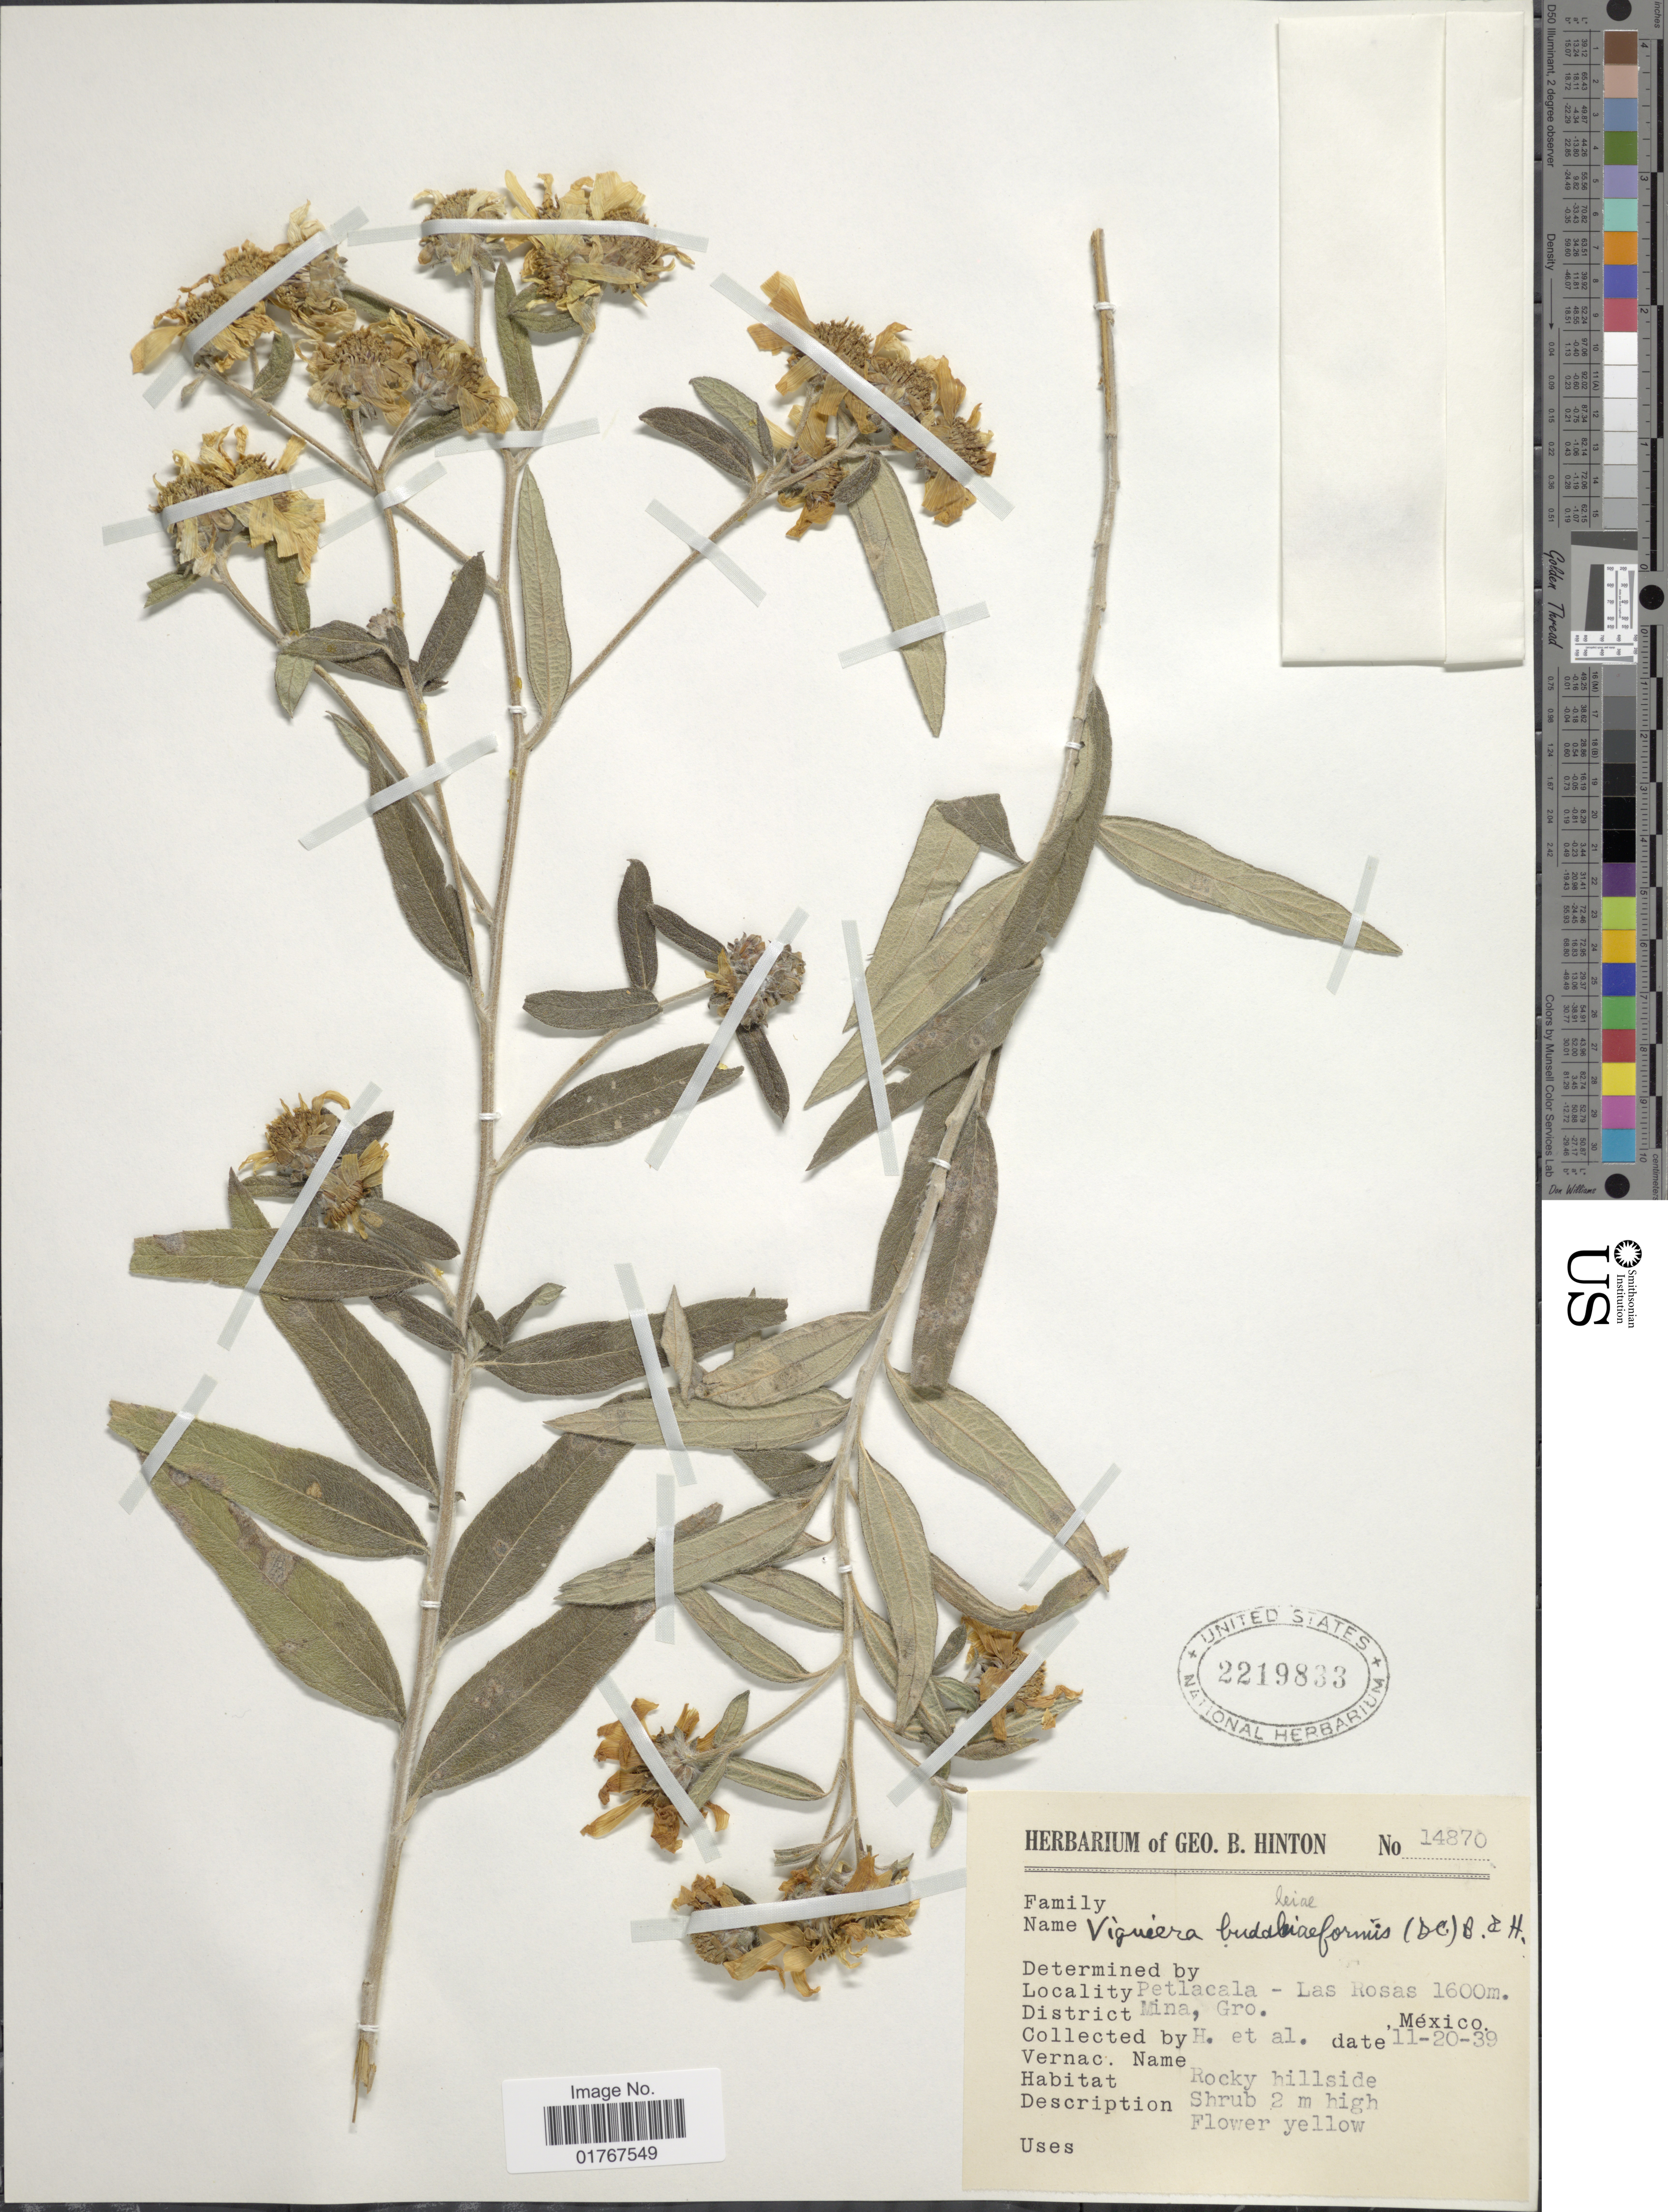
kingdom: Plantae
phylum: Tracheophyta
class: Magnoliopsida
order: Asterales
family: Asteraceae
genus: Viguiera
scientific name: Viguiera buddleiaformis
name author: (DC.) Benth. & Hook.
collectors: G. B. Hinton & et al.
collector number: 14870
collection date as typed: Transcribed d/m/y: 20/11/39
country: Mexico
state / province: Guerrero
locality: Petlacala - Las Rosas, District Mina, Gro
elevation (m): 1600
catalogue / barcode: US 2219833